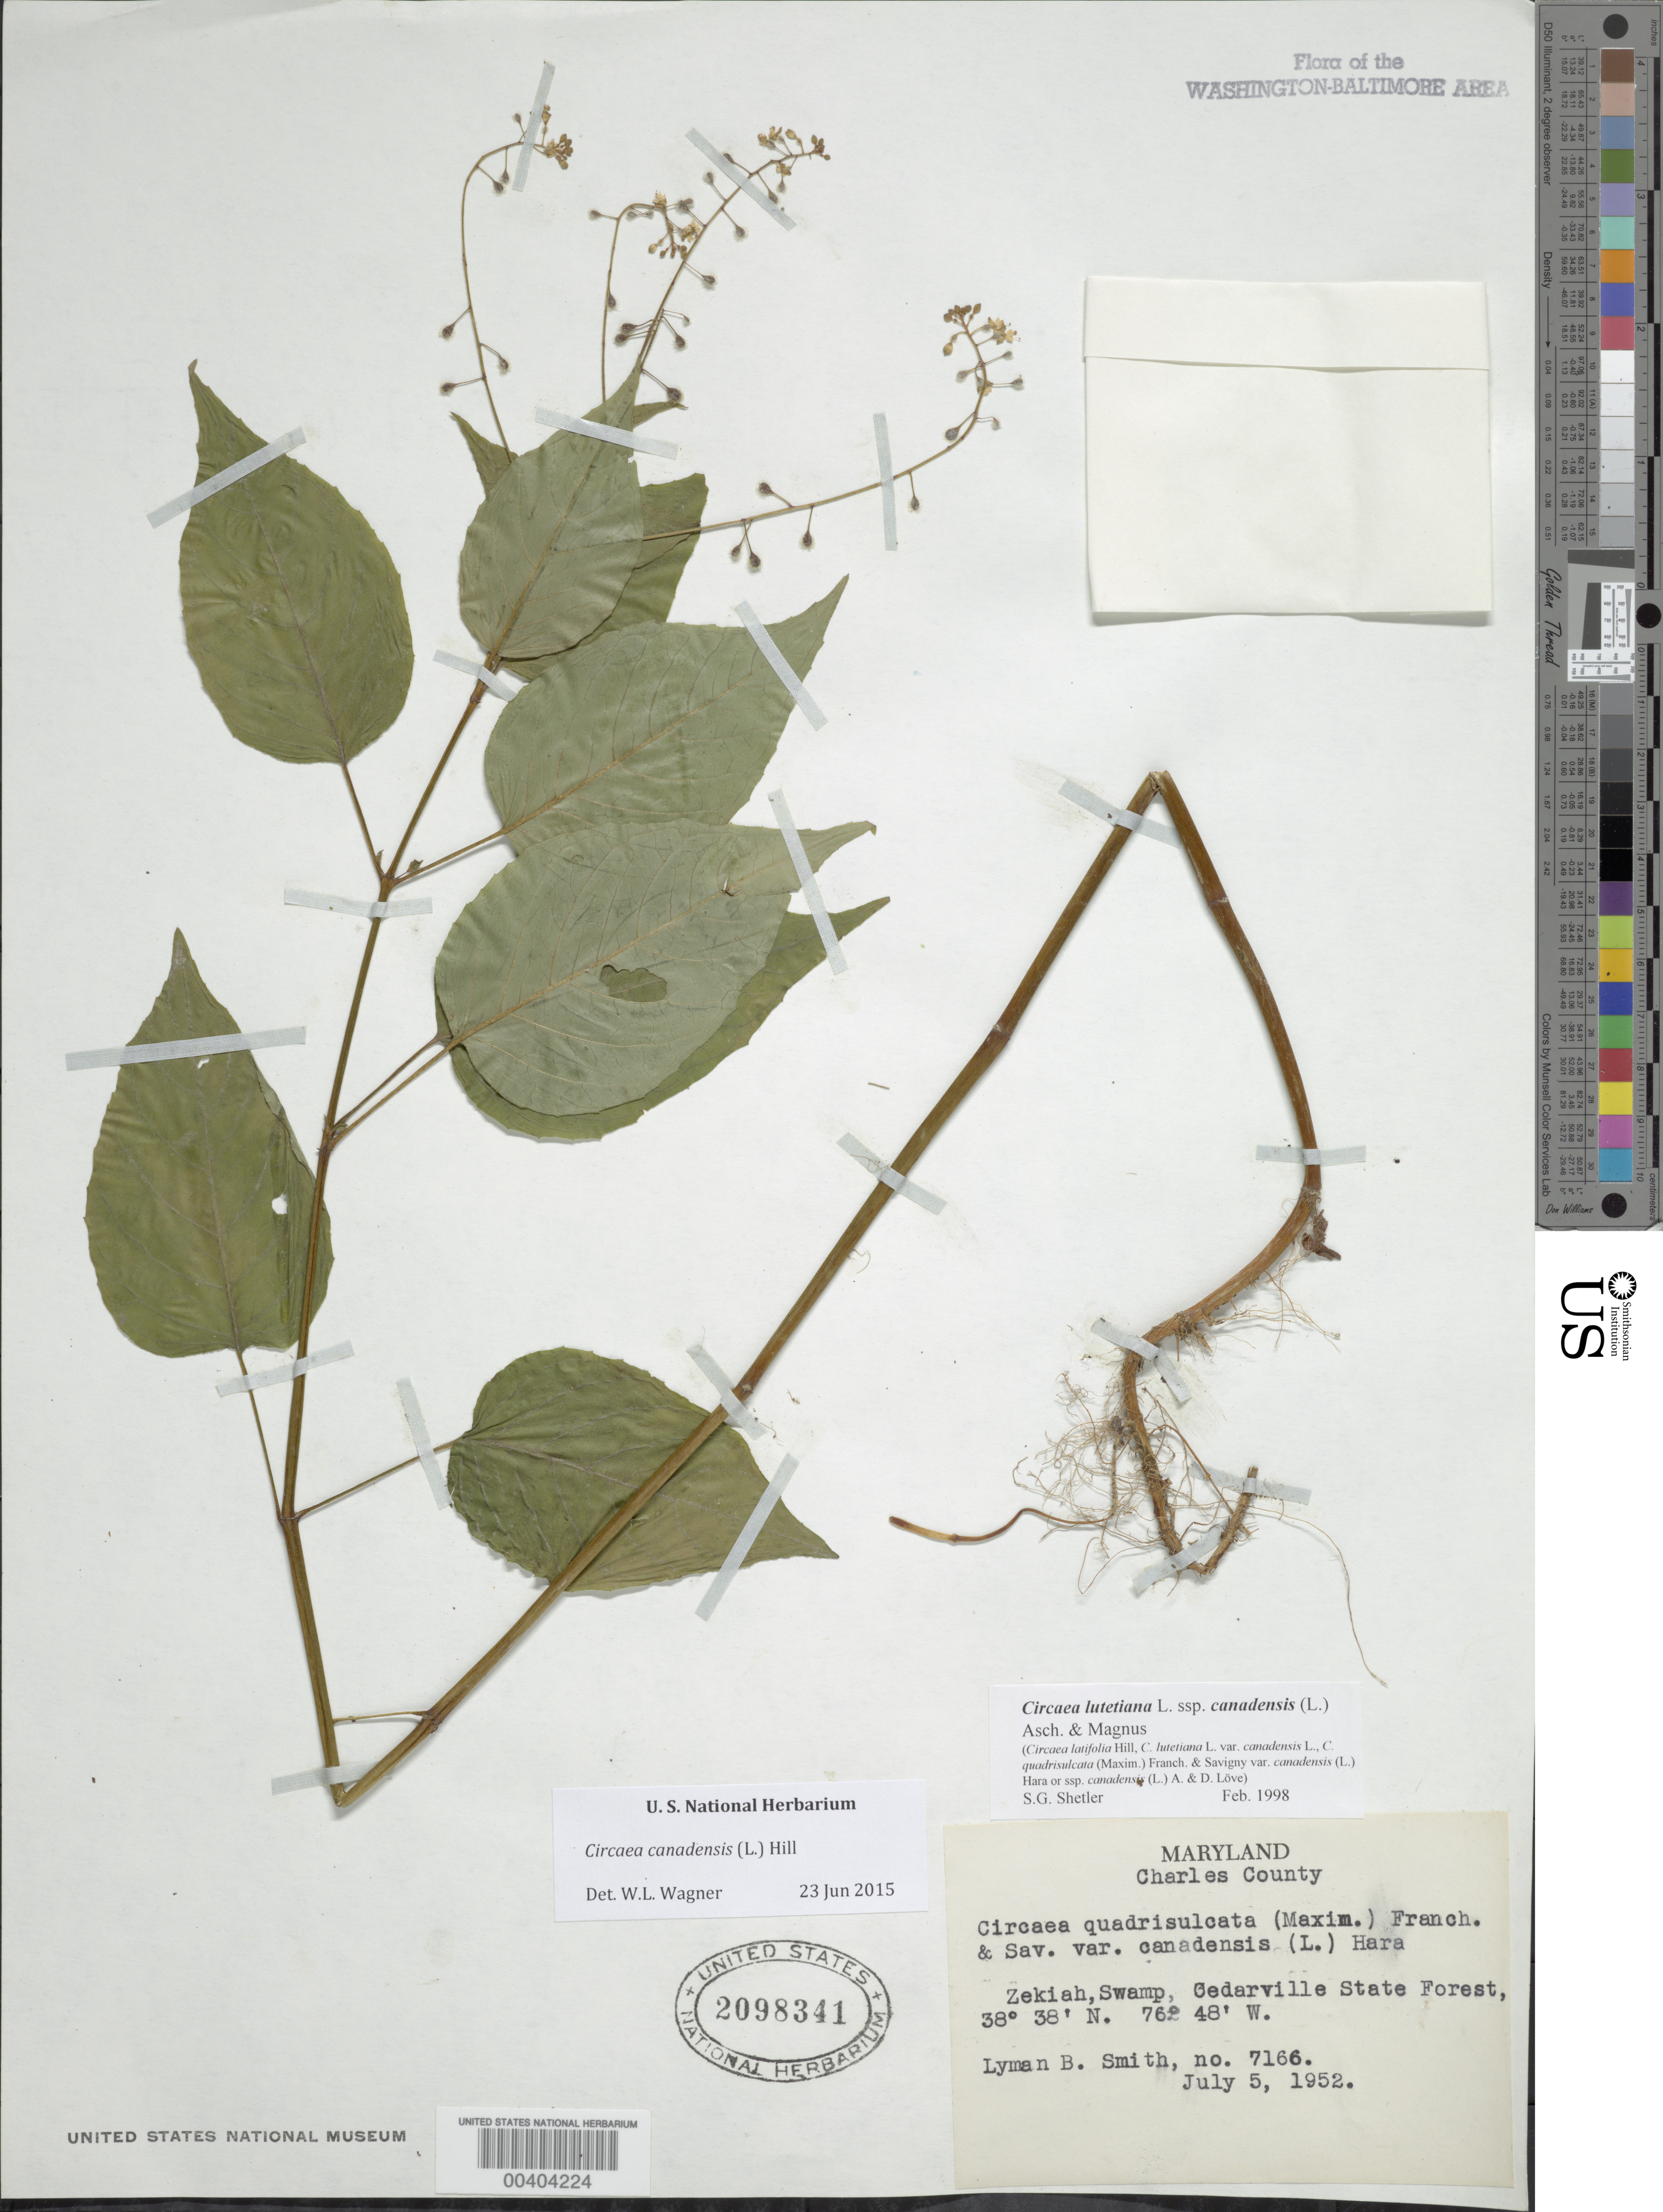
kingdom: Plantae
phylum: Tracheophyta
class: Magnoliopsida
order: Myrtales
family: Onagraceae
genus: Circaea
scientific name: Circaea canadensis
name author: (L.) Hill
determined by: Wagner, W. L., (BOT), Smithsonian Institution - National Museum of Natural History (UNITED STATES)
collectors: L. Smith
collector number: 7166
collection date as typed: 05 Jul 1952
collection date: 1952-07-05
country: United States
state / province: Maryland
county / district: Charles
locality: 6 Degrees 48 Minutes W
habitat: Swamp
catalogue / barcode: US 2098341